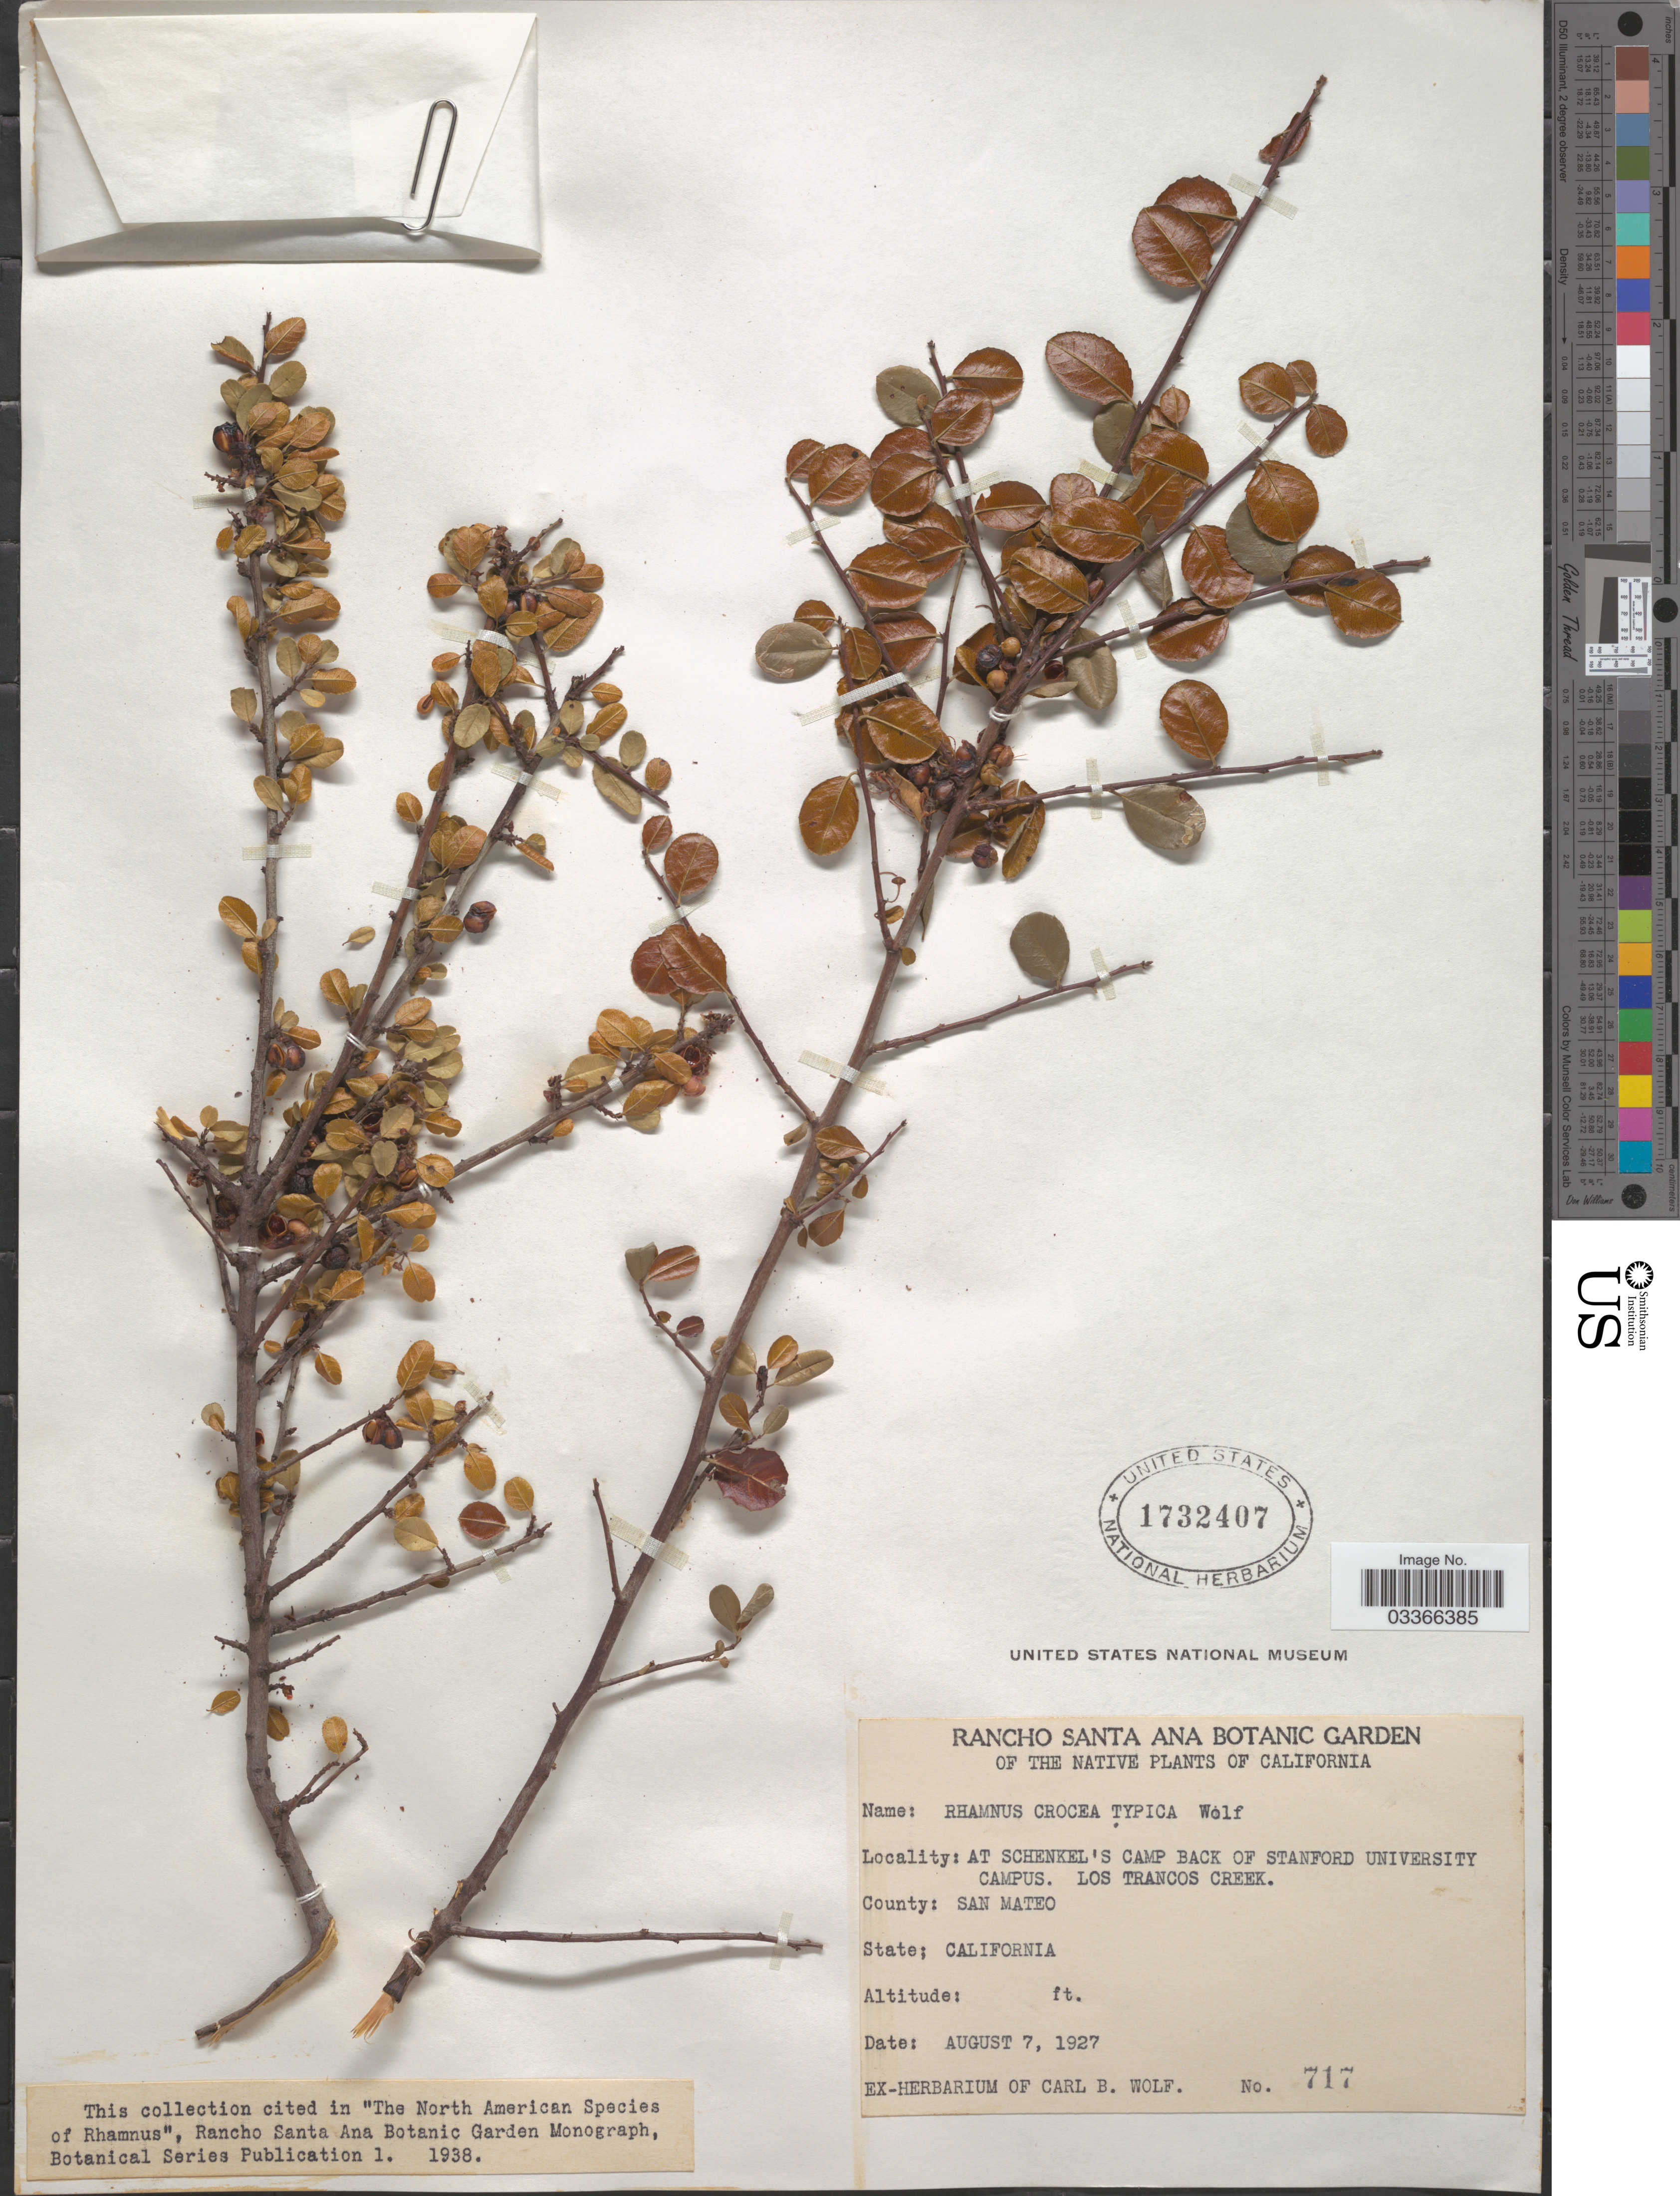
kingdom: Plantae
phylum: Tracheophyta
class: Magnoliopsida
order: Rosales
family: Rhamnaceae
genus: Rhamnus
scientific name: Rhamnus crocea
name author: Nutt.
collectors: ex herb. Carl B. Wolf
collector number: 717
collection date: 1927-08-07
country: United States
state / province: California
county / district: San Mateo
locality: At Schenkel's Camp back of Stanford University Campus. Los Trancos Creek. County: San Mateo.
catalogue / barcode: US 1732407